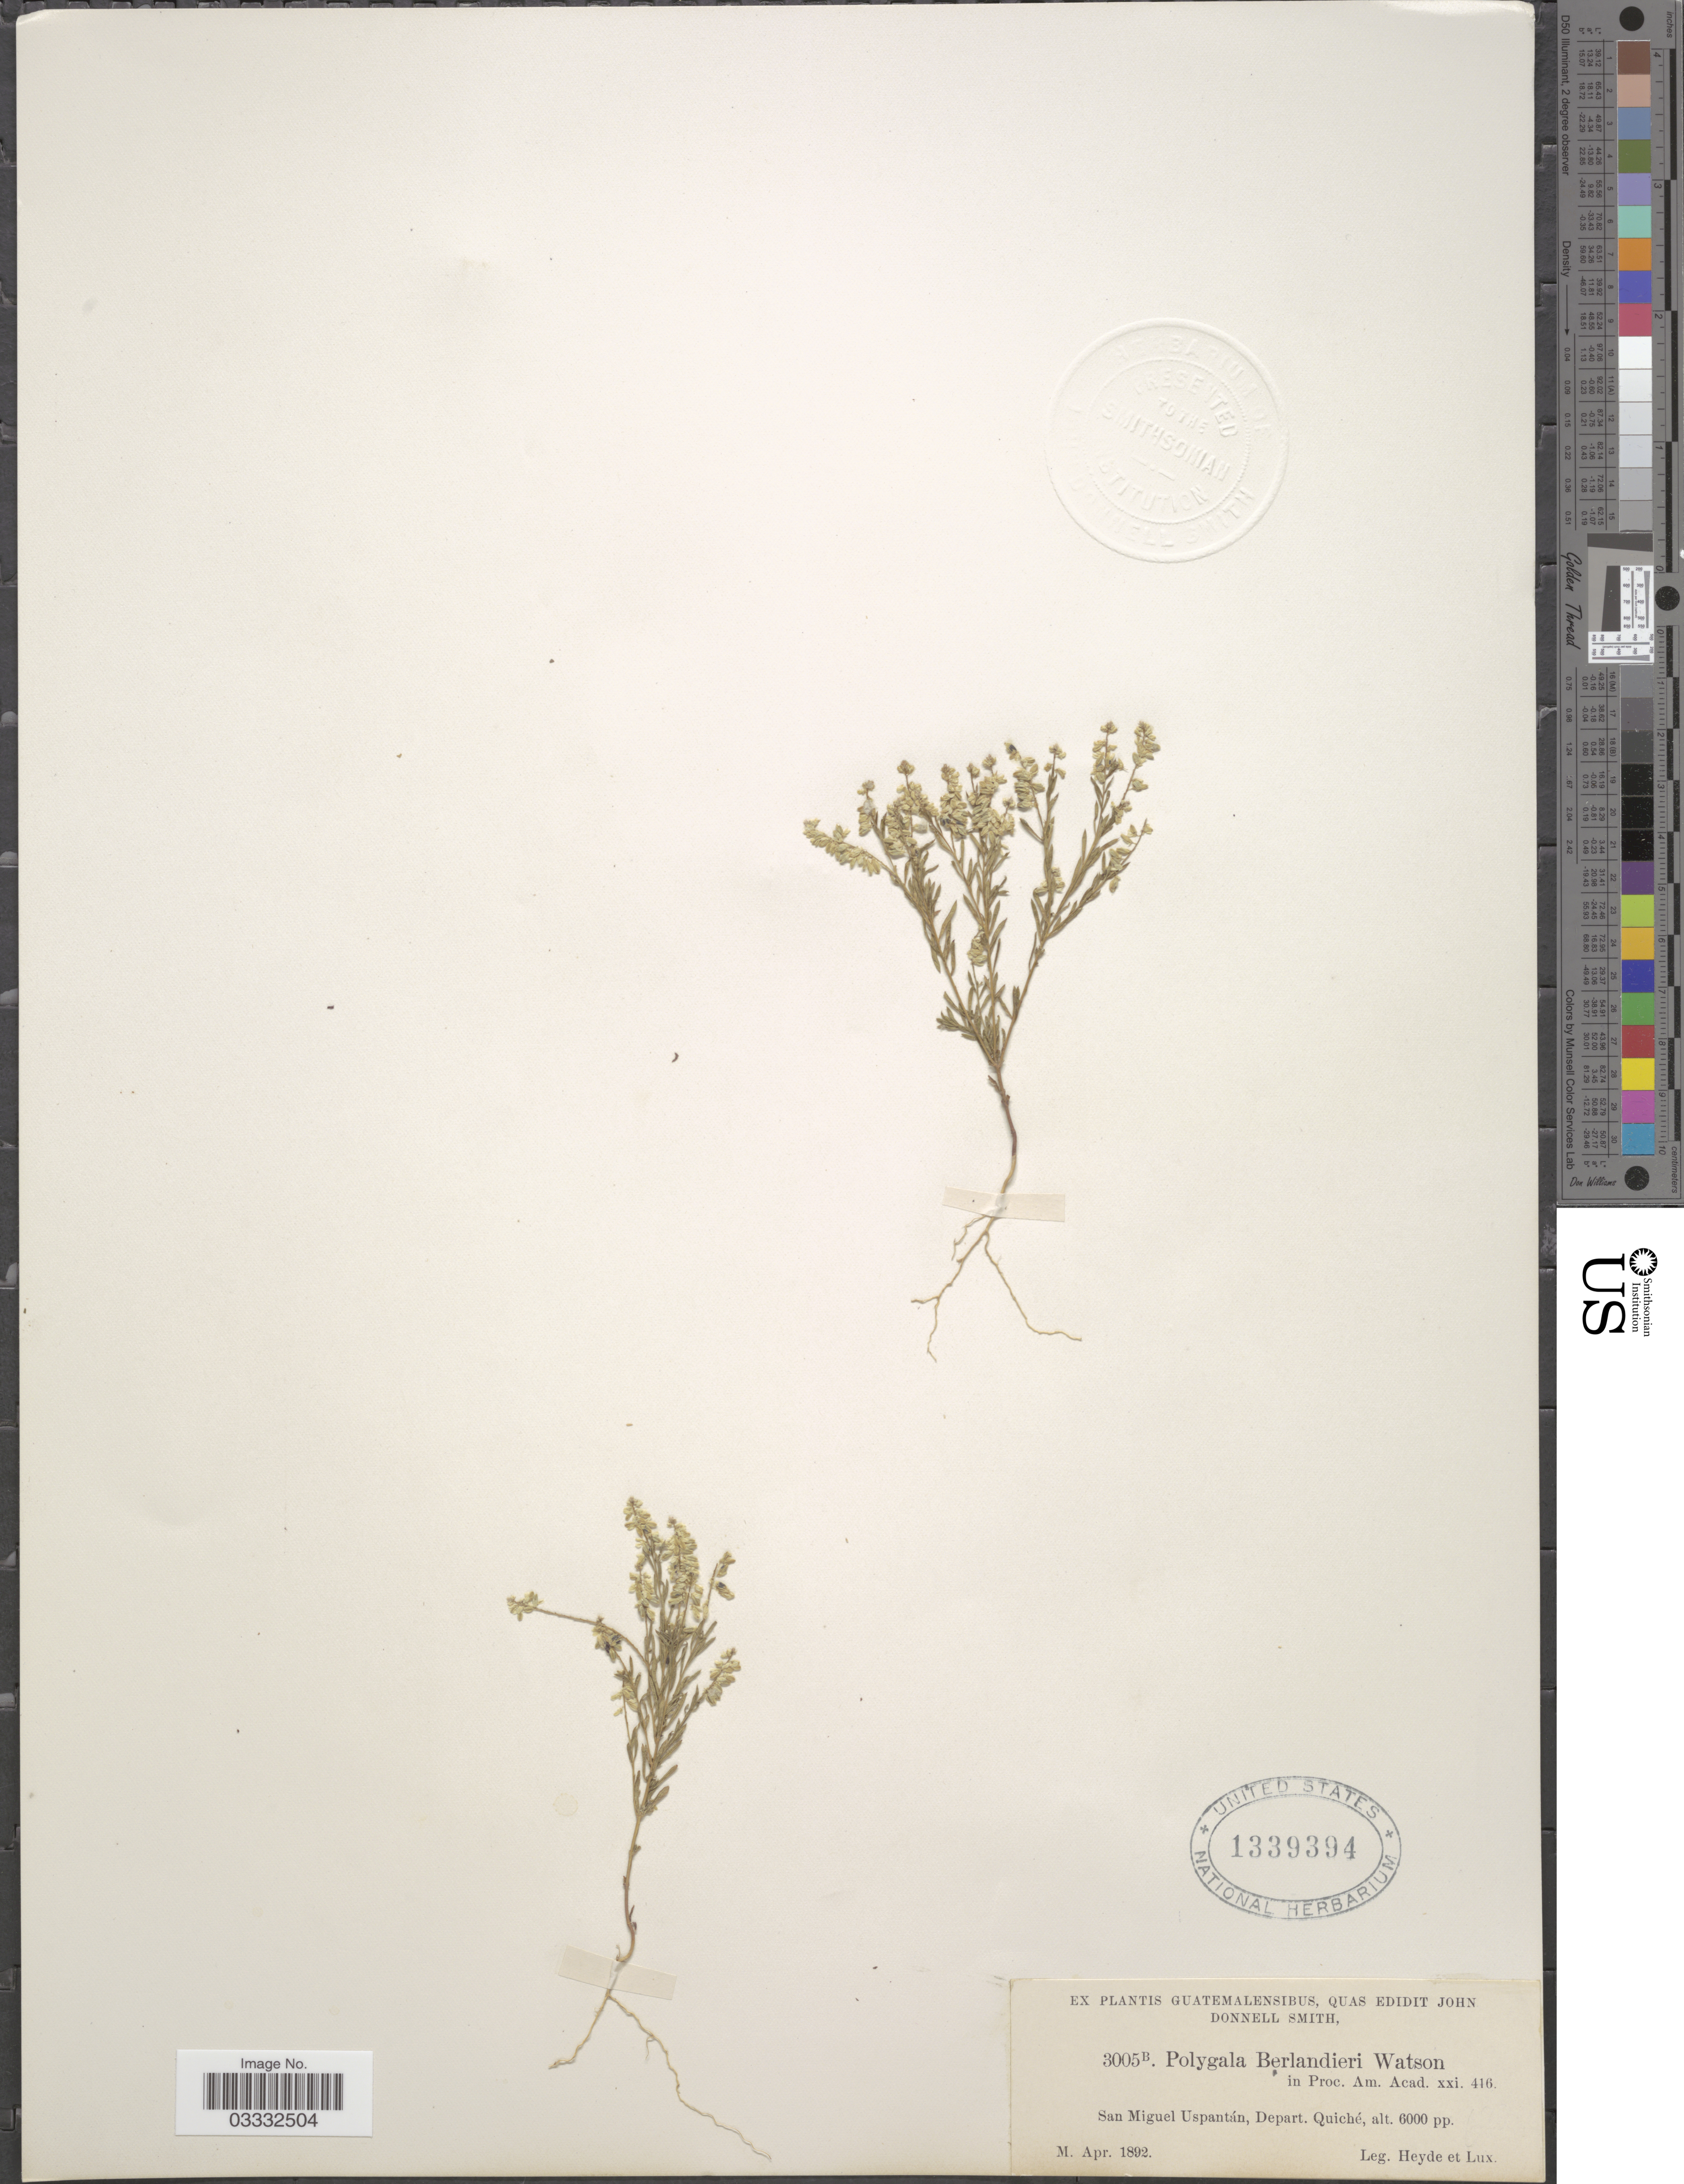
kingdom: Plantae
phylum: Tracheophyta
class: Magnoliopsida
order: Fabales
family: Polygalaceae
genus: Polygala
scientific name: Polygala berlandieri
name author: S. Watson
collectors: Heyde & Lux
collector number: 3005B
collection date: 1892-04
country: Guatemala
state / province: El Quiché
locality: San Miguel Uspantán, Depart. Quiché.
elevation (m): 1829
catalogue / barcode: US 1339394